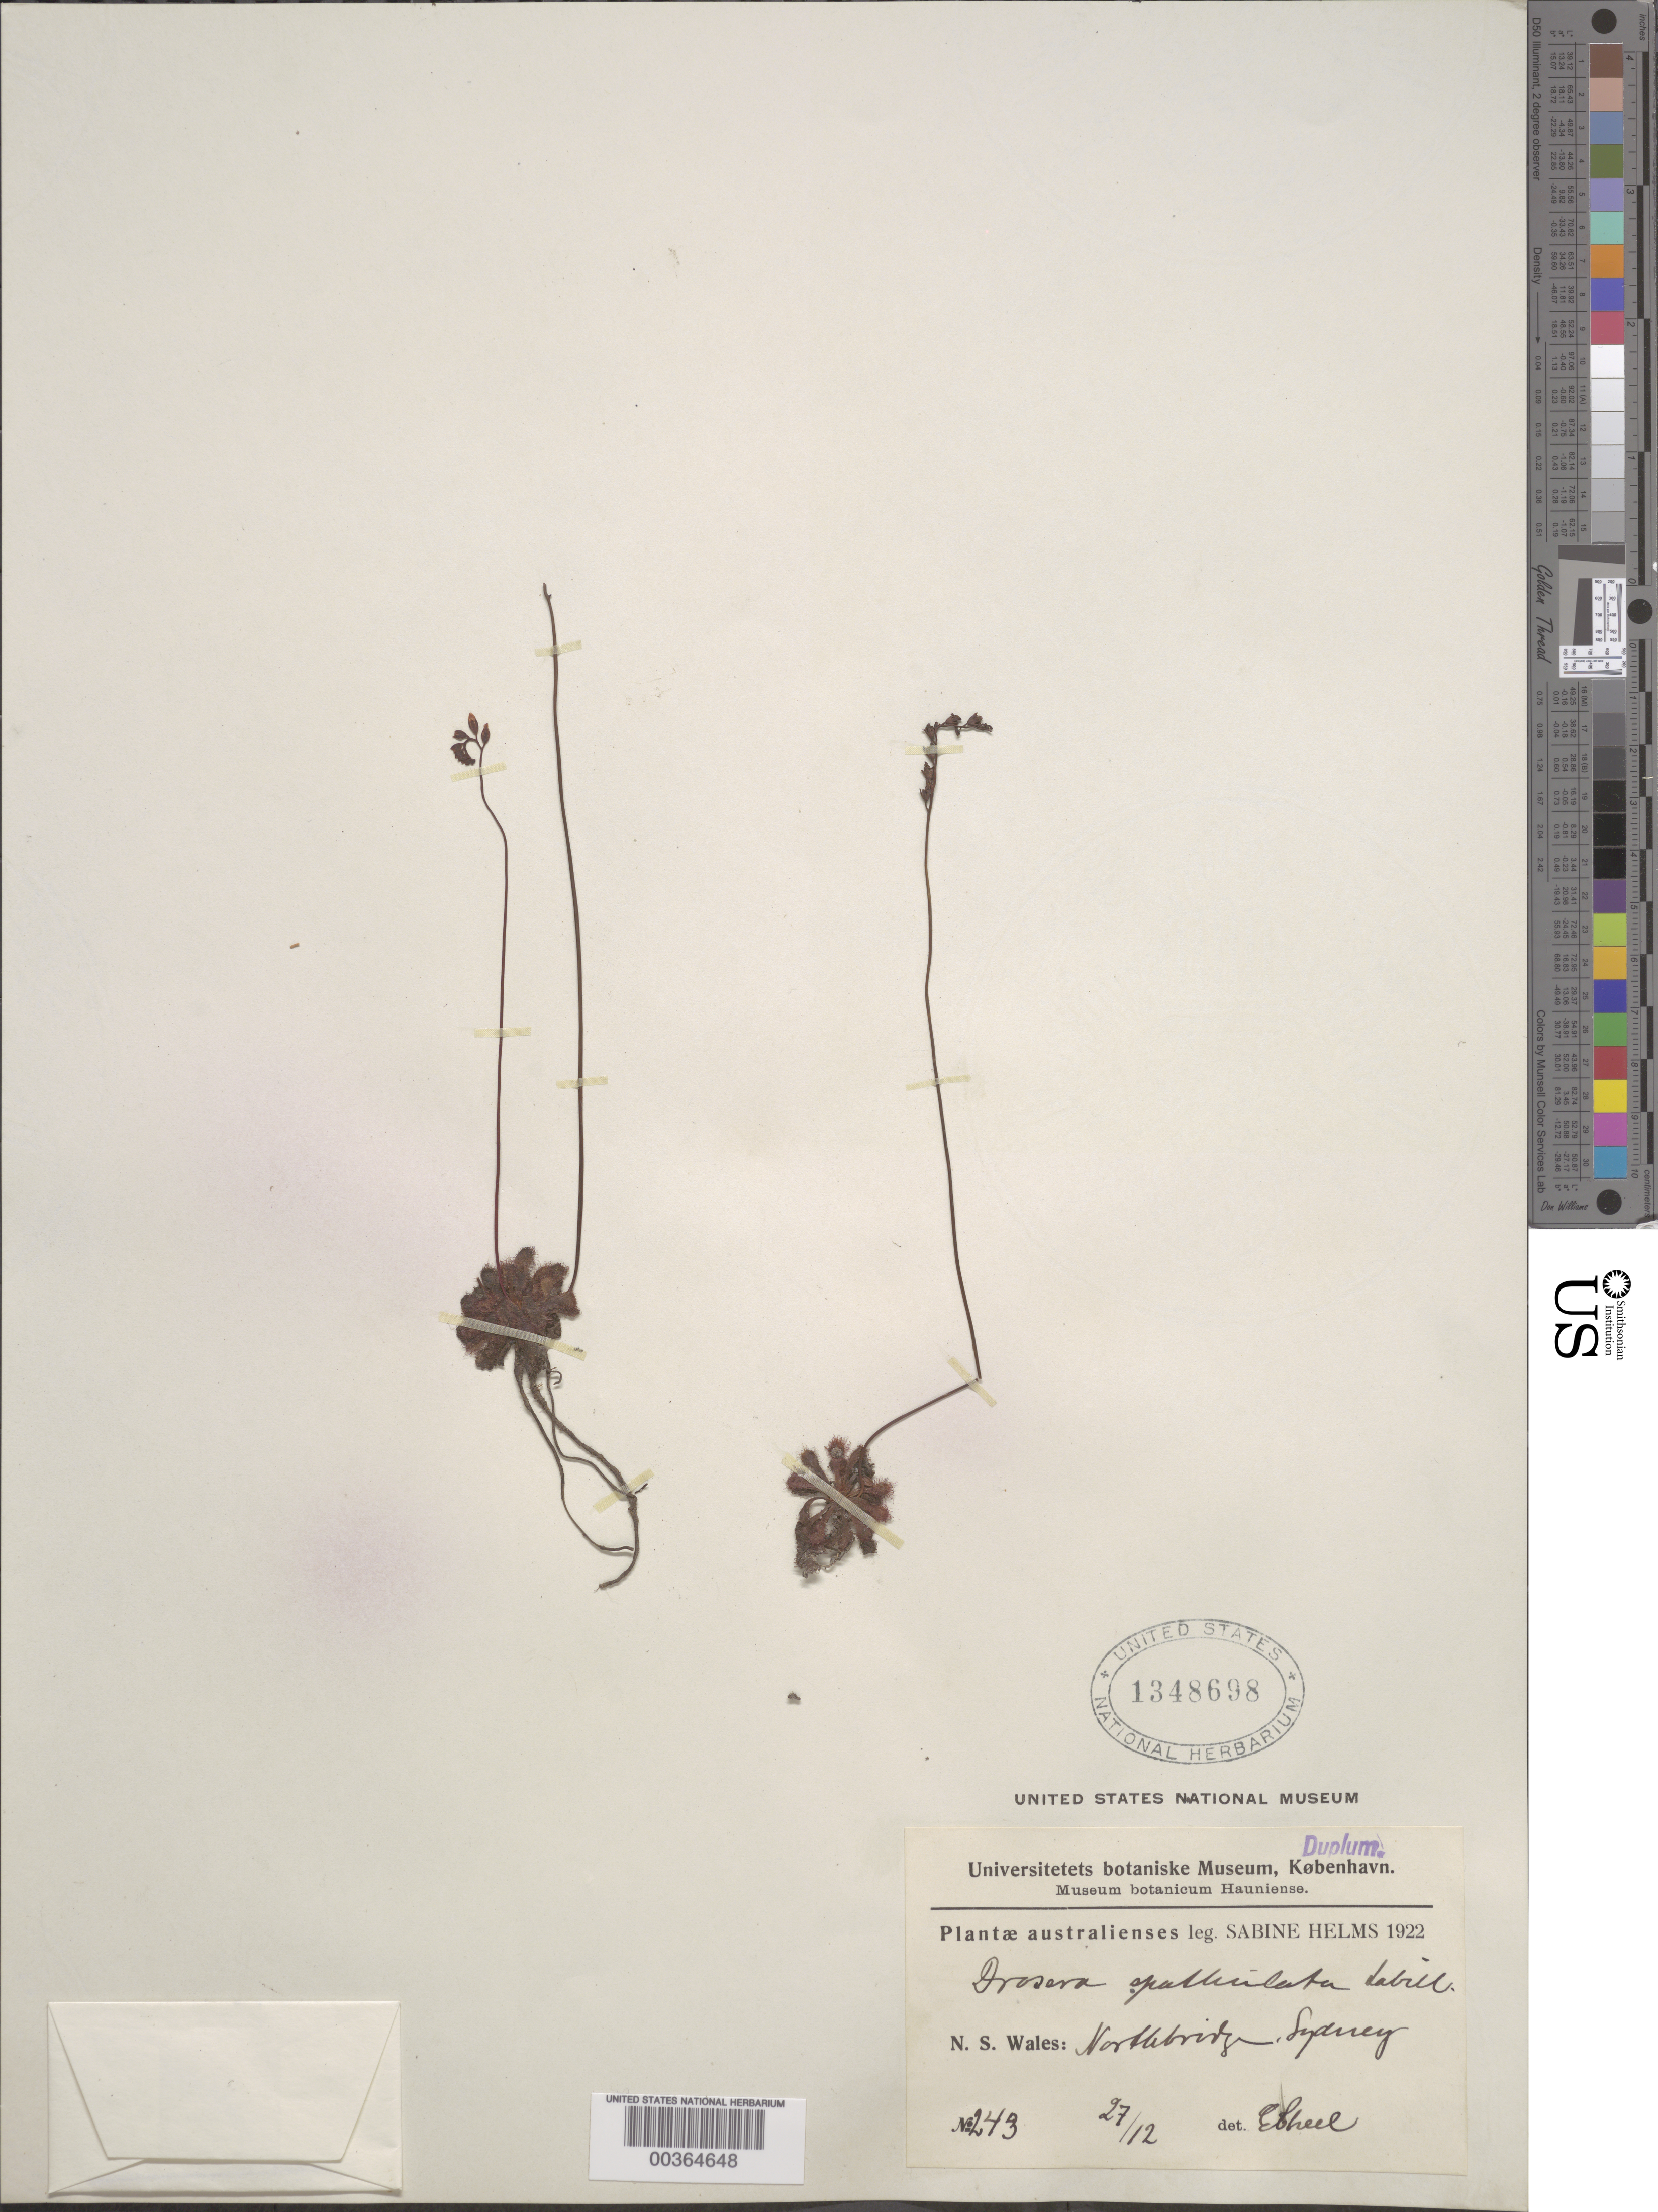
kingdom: Plantae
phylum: Tracheophyta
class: Magnoliopsida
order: Caryophyllales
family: Droseraceae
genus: Drosera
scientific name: Drosera spathulata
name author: Labill.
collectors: S. Helms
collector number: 243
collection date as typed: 27 Dec 1922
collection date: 1922-12-27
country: Australia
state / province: New South Wales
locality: Northbridge, sydney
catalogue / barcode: US 1648698